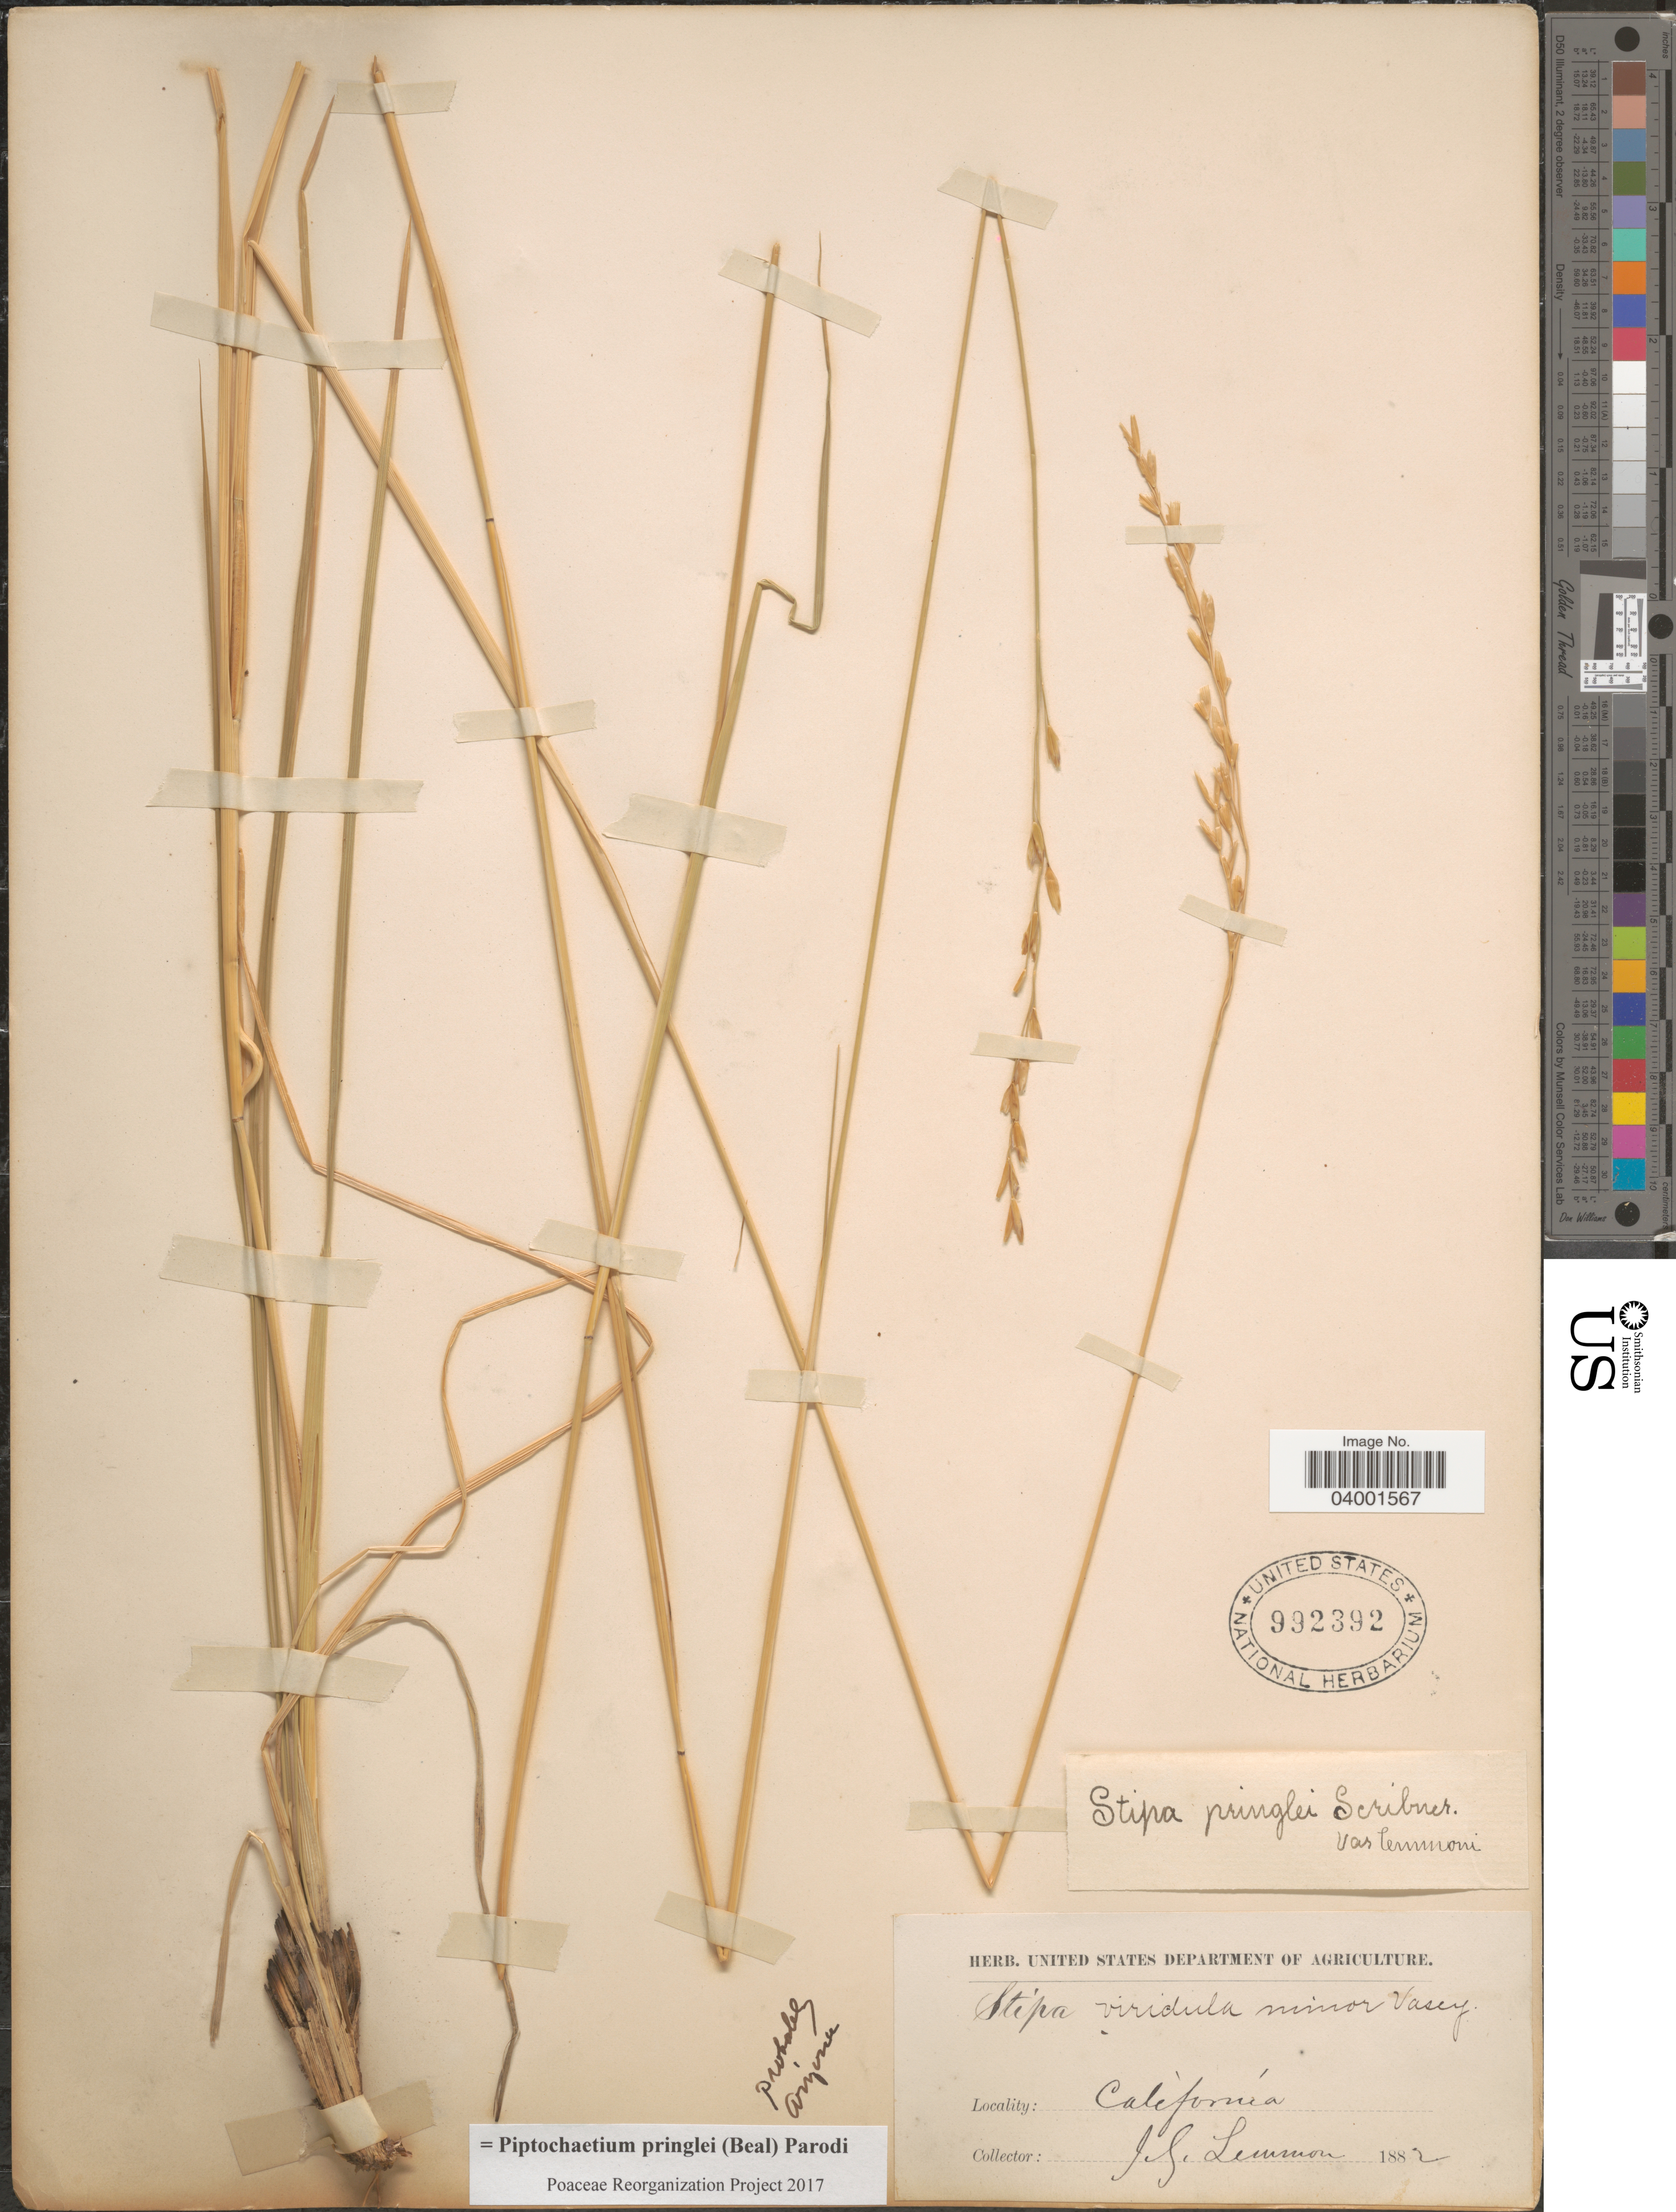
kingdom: Plantae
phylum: Tracheophyta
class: Liliopsida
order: Poales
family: Poaceae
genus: Piptochaetium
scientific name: Piptochaetium pringlei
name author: (W.J. Beal) Parodi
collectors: J. Lemmon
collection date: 1882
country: United States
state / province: California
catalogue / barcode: US 992392